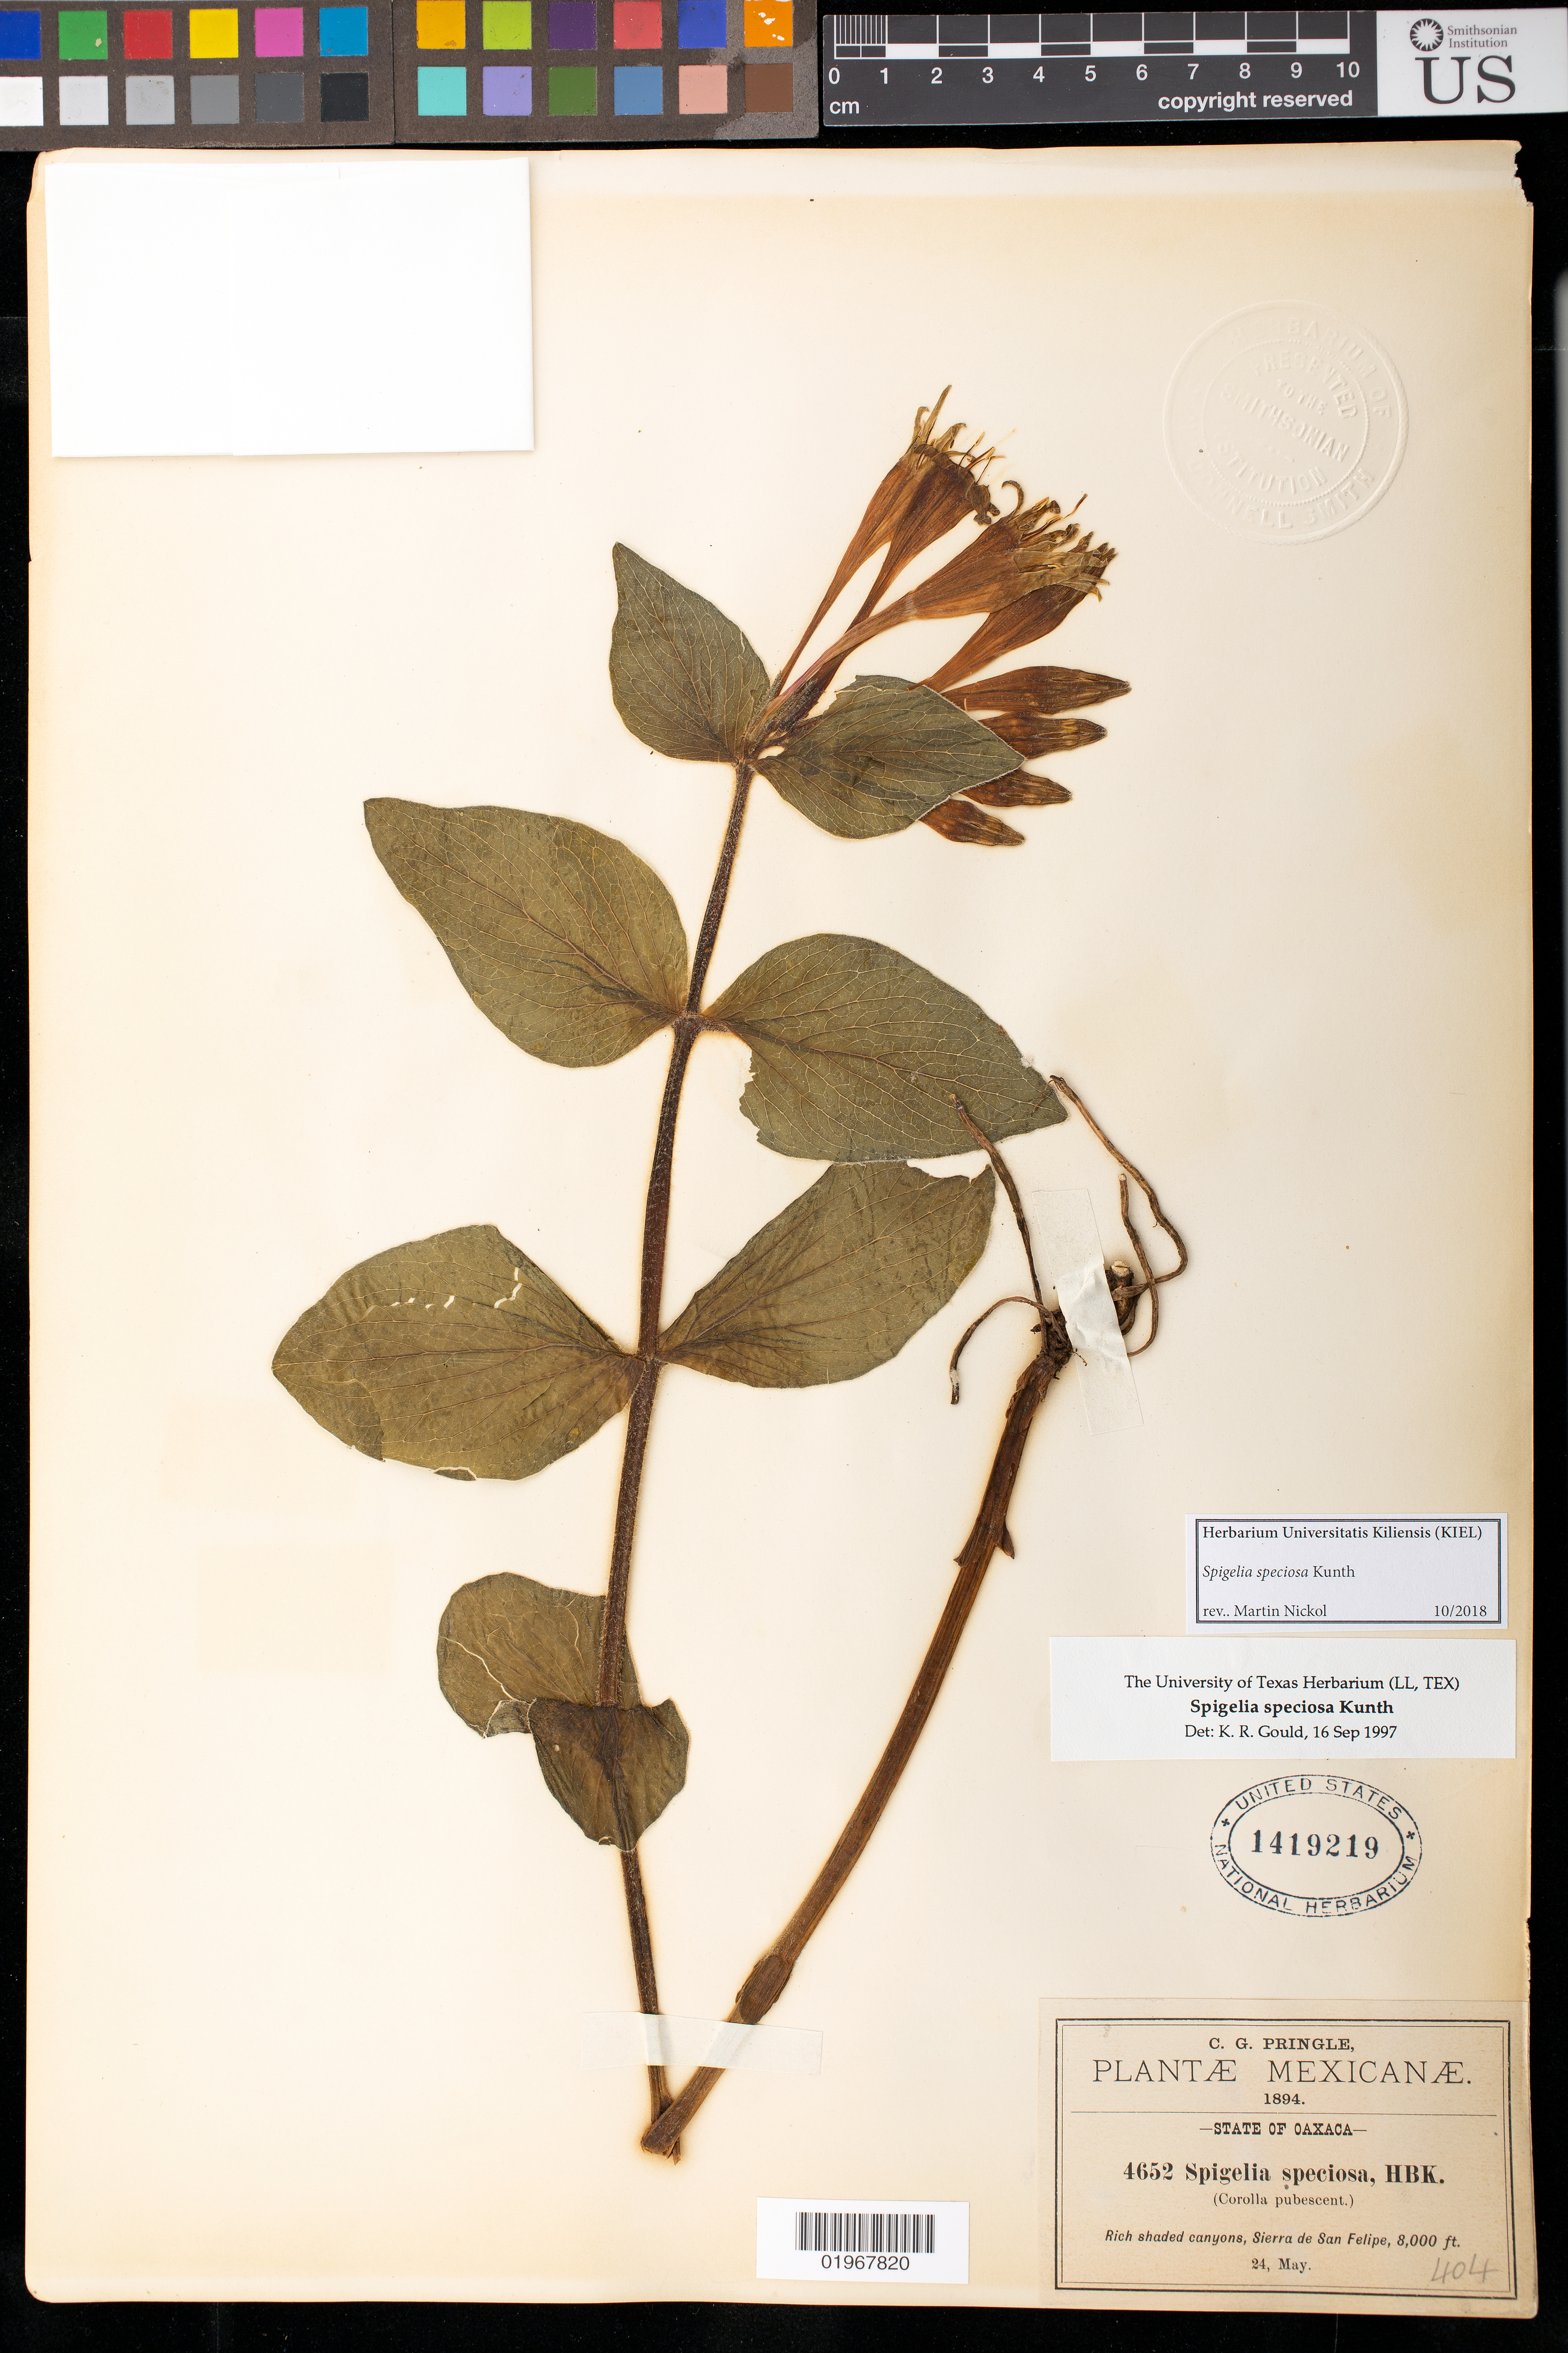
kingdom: Plantae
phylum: Tracheophyta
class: Magnoliopsida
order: Gentianales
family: Loganiaceae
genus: Spigelia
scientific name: Spigelia speciosa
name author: Kunth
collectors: C. G. Pringle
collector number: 4652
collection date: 1894-05-24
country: Mexico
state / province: Oaxaca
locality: Rich shaded canyons, Sierra de San Felipe.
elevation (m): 2438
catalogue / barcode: US 1419219